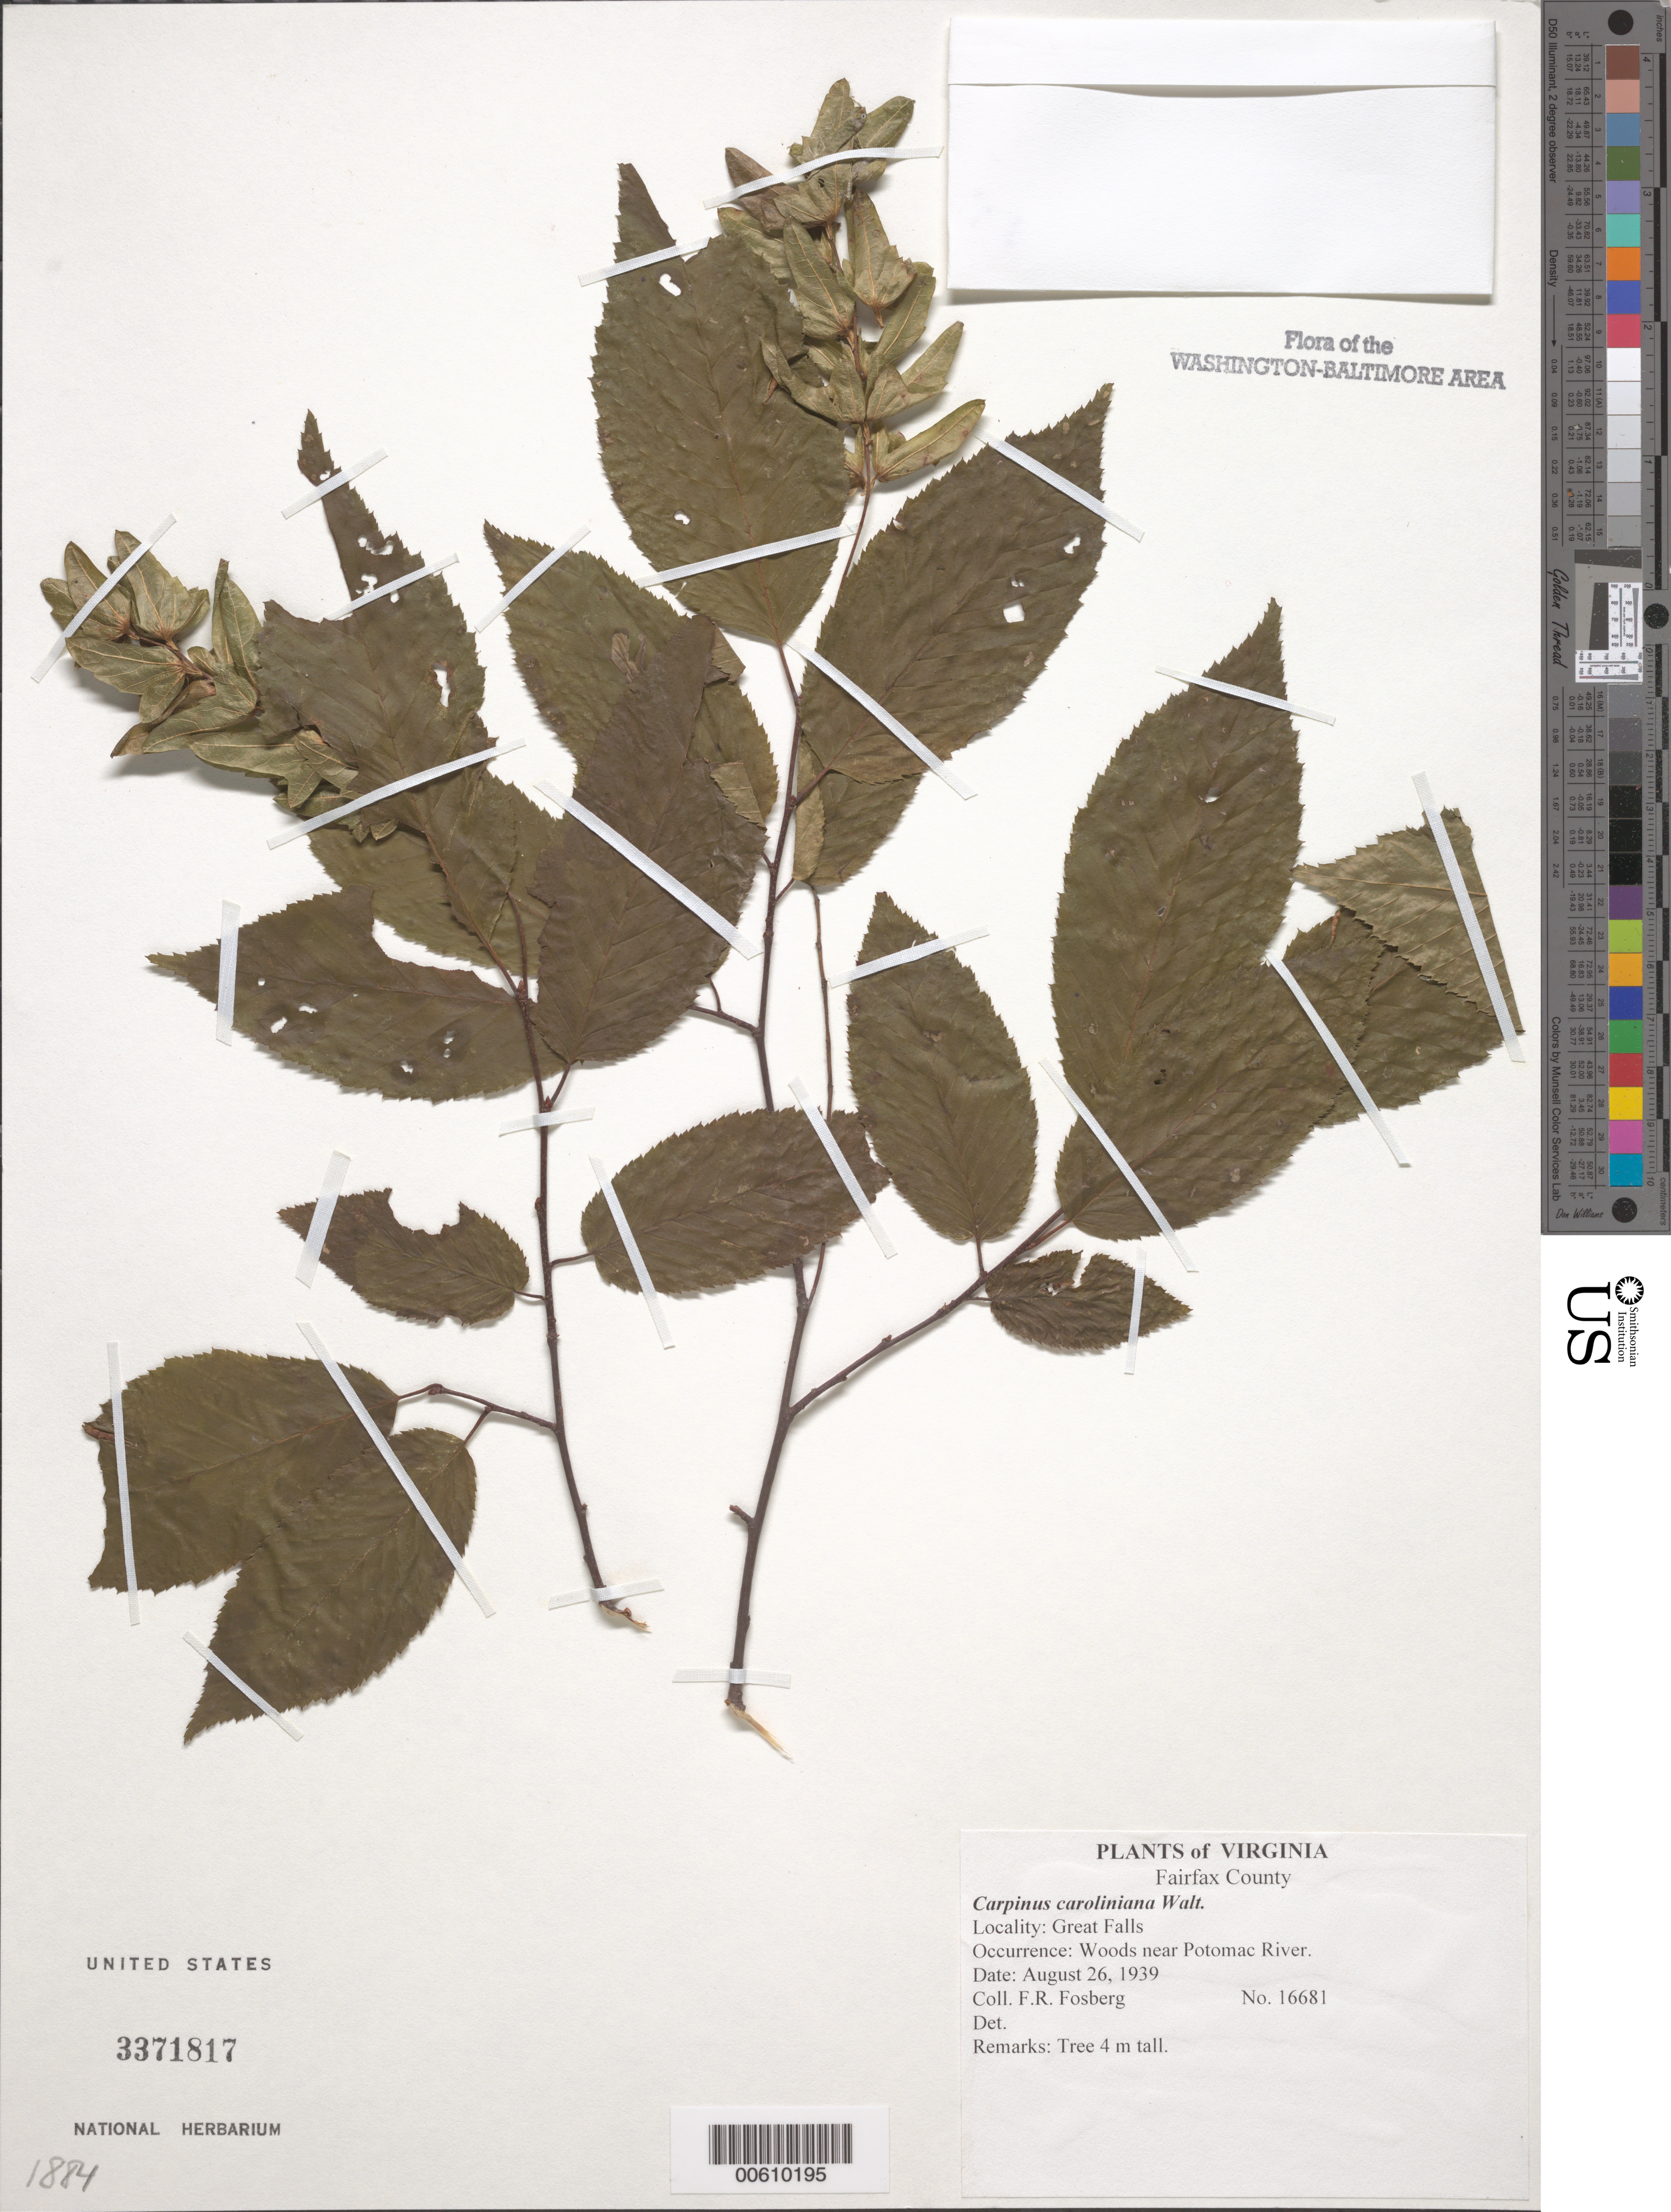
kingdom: Plantae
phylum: Tracheophyta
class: Magnoliopsida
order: Fagales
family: Betulaceae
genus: Carpinus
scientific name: Carpinus caroliniana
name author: Walter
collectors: F. R. Fosberg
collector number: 16681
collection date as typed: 26 Aug 1939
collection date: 1939-08-26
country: United States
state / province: Virginia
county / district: Fairfax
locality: Great Falls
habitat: Woods near Potomac River.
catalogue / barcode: US 3371817